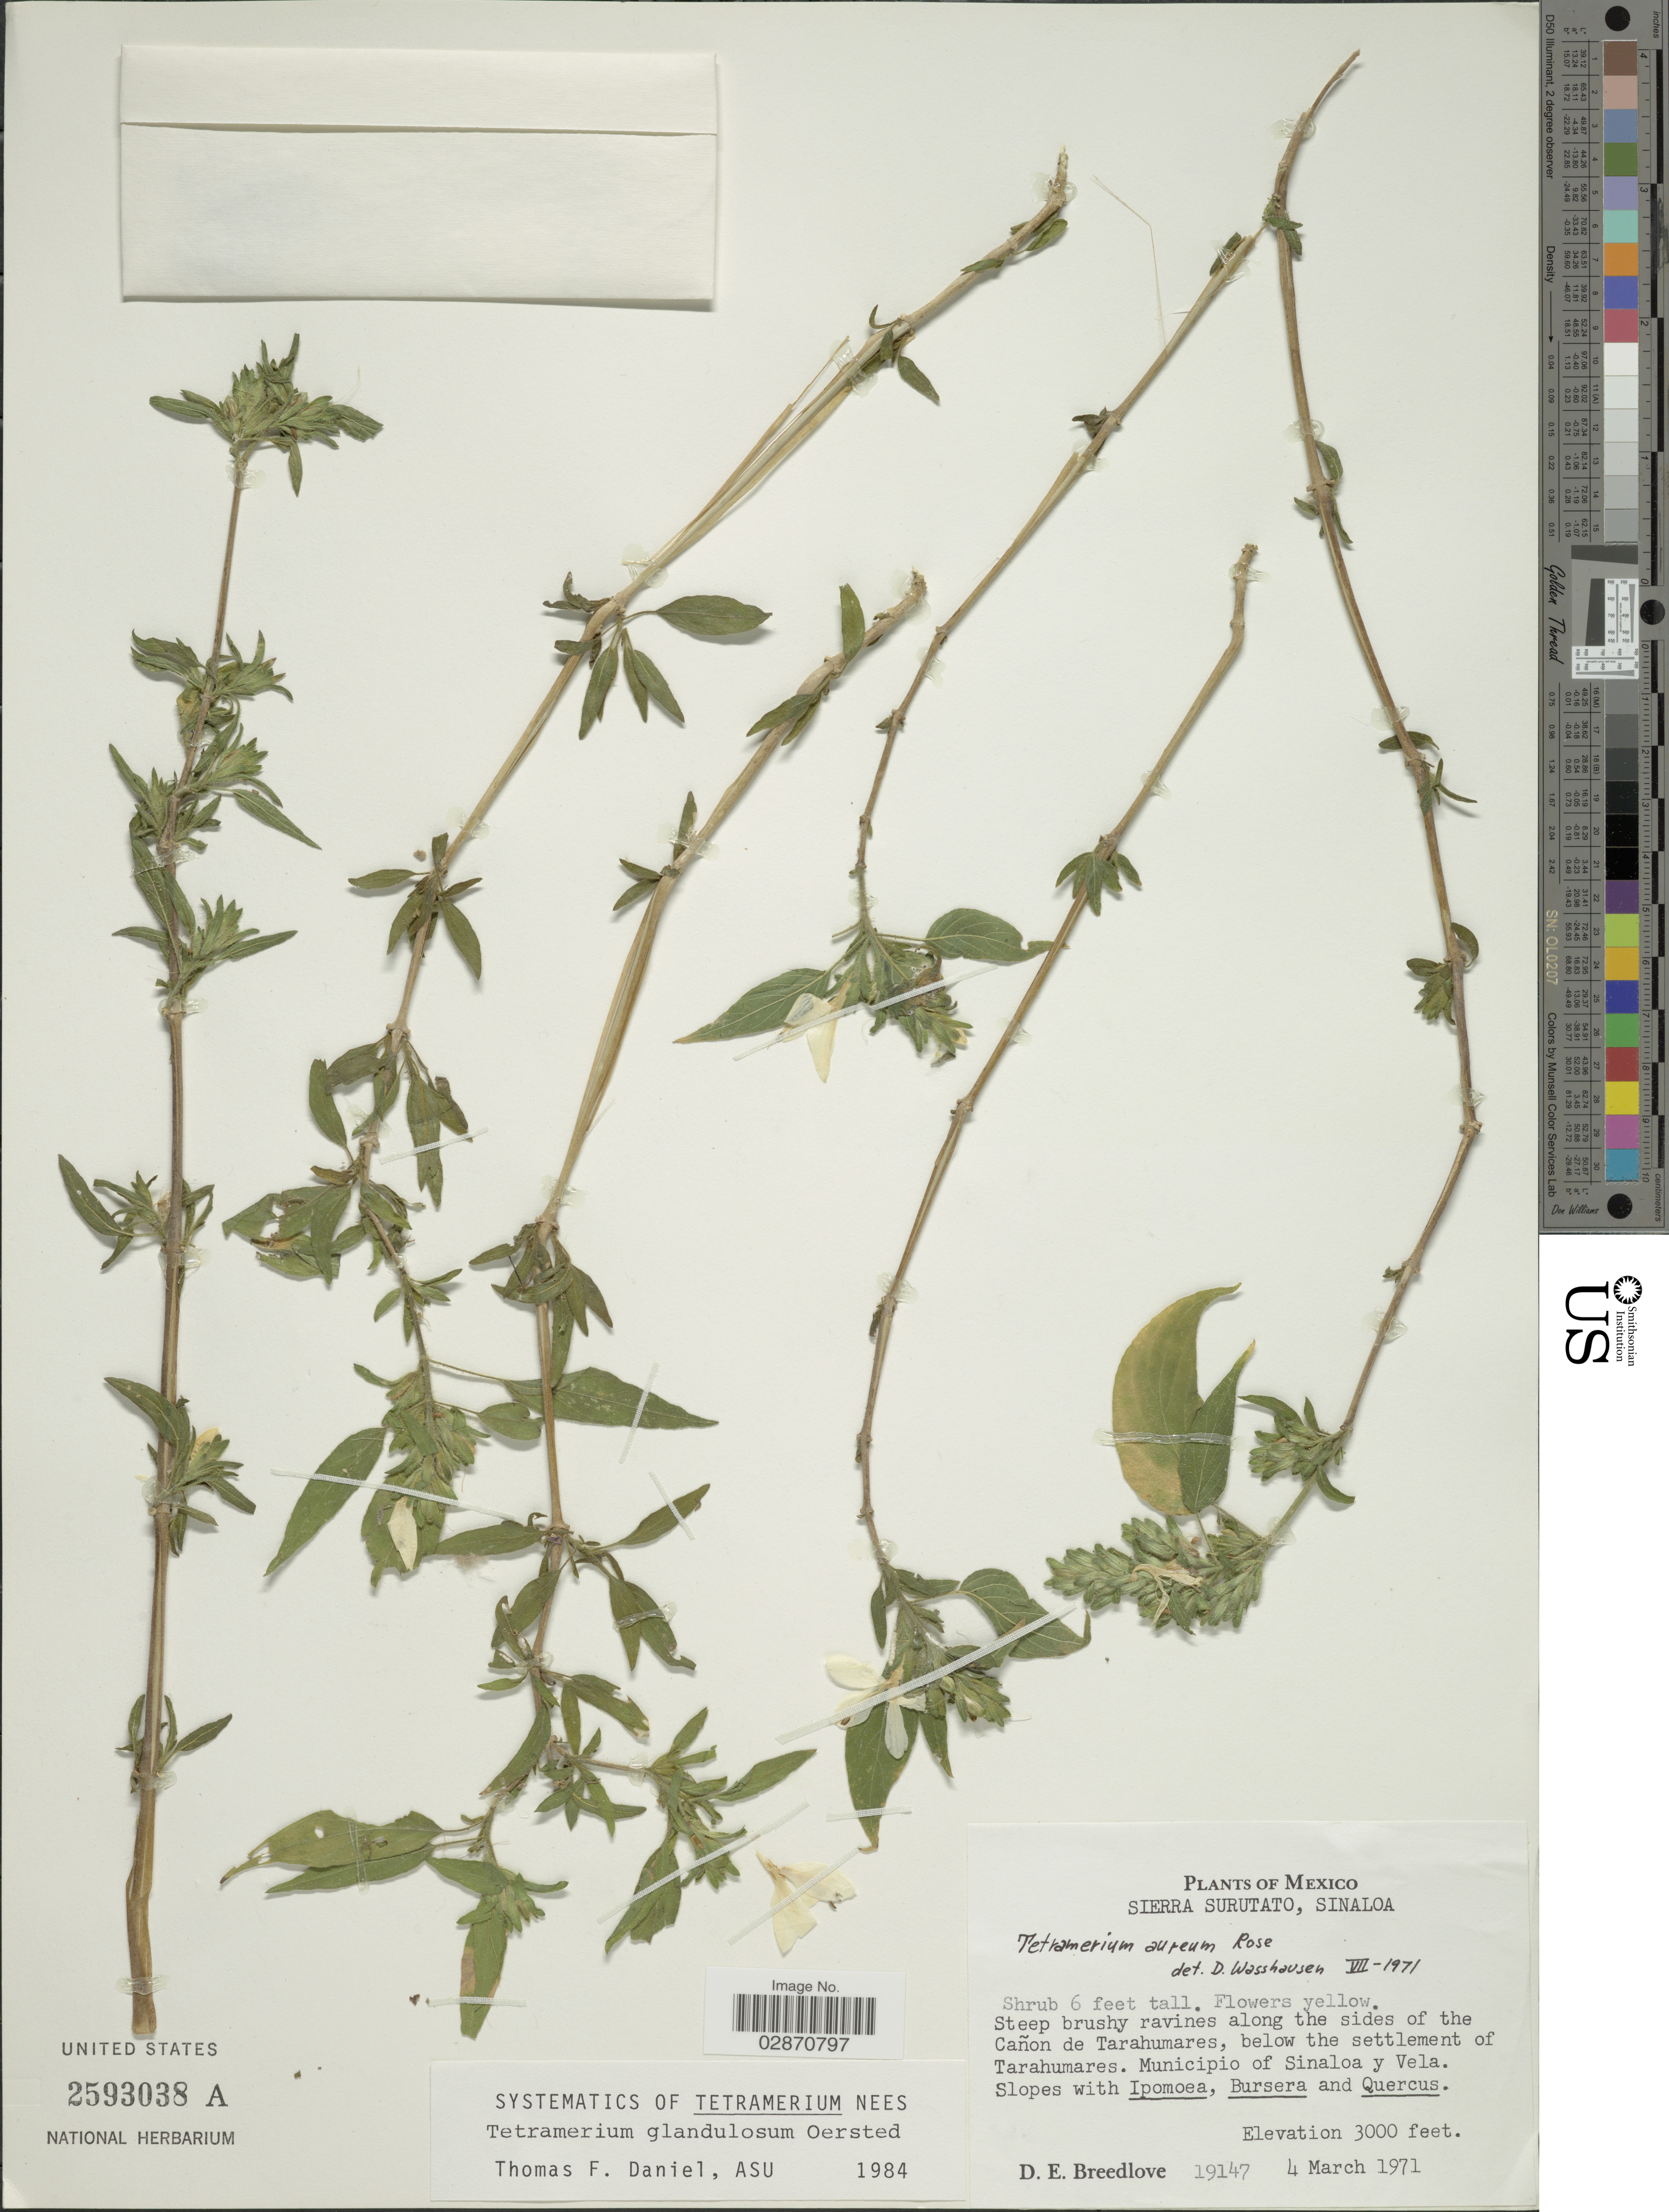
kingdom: Plantae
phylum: Tracheophyta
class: Magnoliopsida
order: Lamiales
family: Acanthaceae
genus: Tetramerium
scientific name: Tetramerium glandulosum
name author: Oerst.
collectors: D. E. Breedlove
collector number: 19147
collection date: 1971-03-04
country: Mexico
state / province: Sinaloa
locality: Sierra Surutato. Along the sides of the Cañon de Tarahumares, below the settlement of Tarahumares. Municipio of Sinaloa y Vela.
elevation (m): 914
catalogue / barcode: US 2593038A